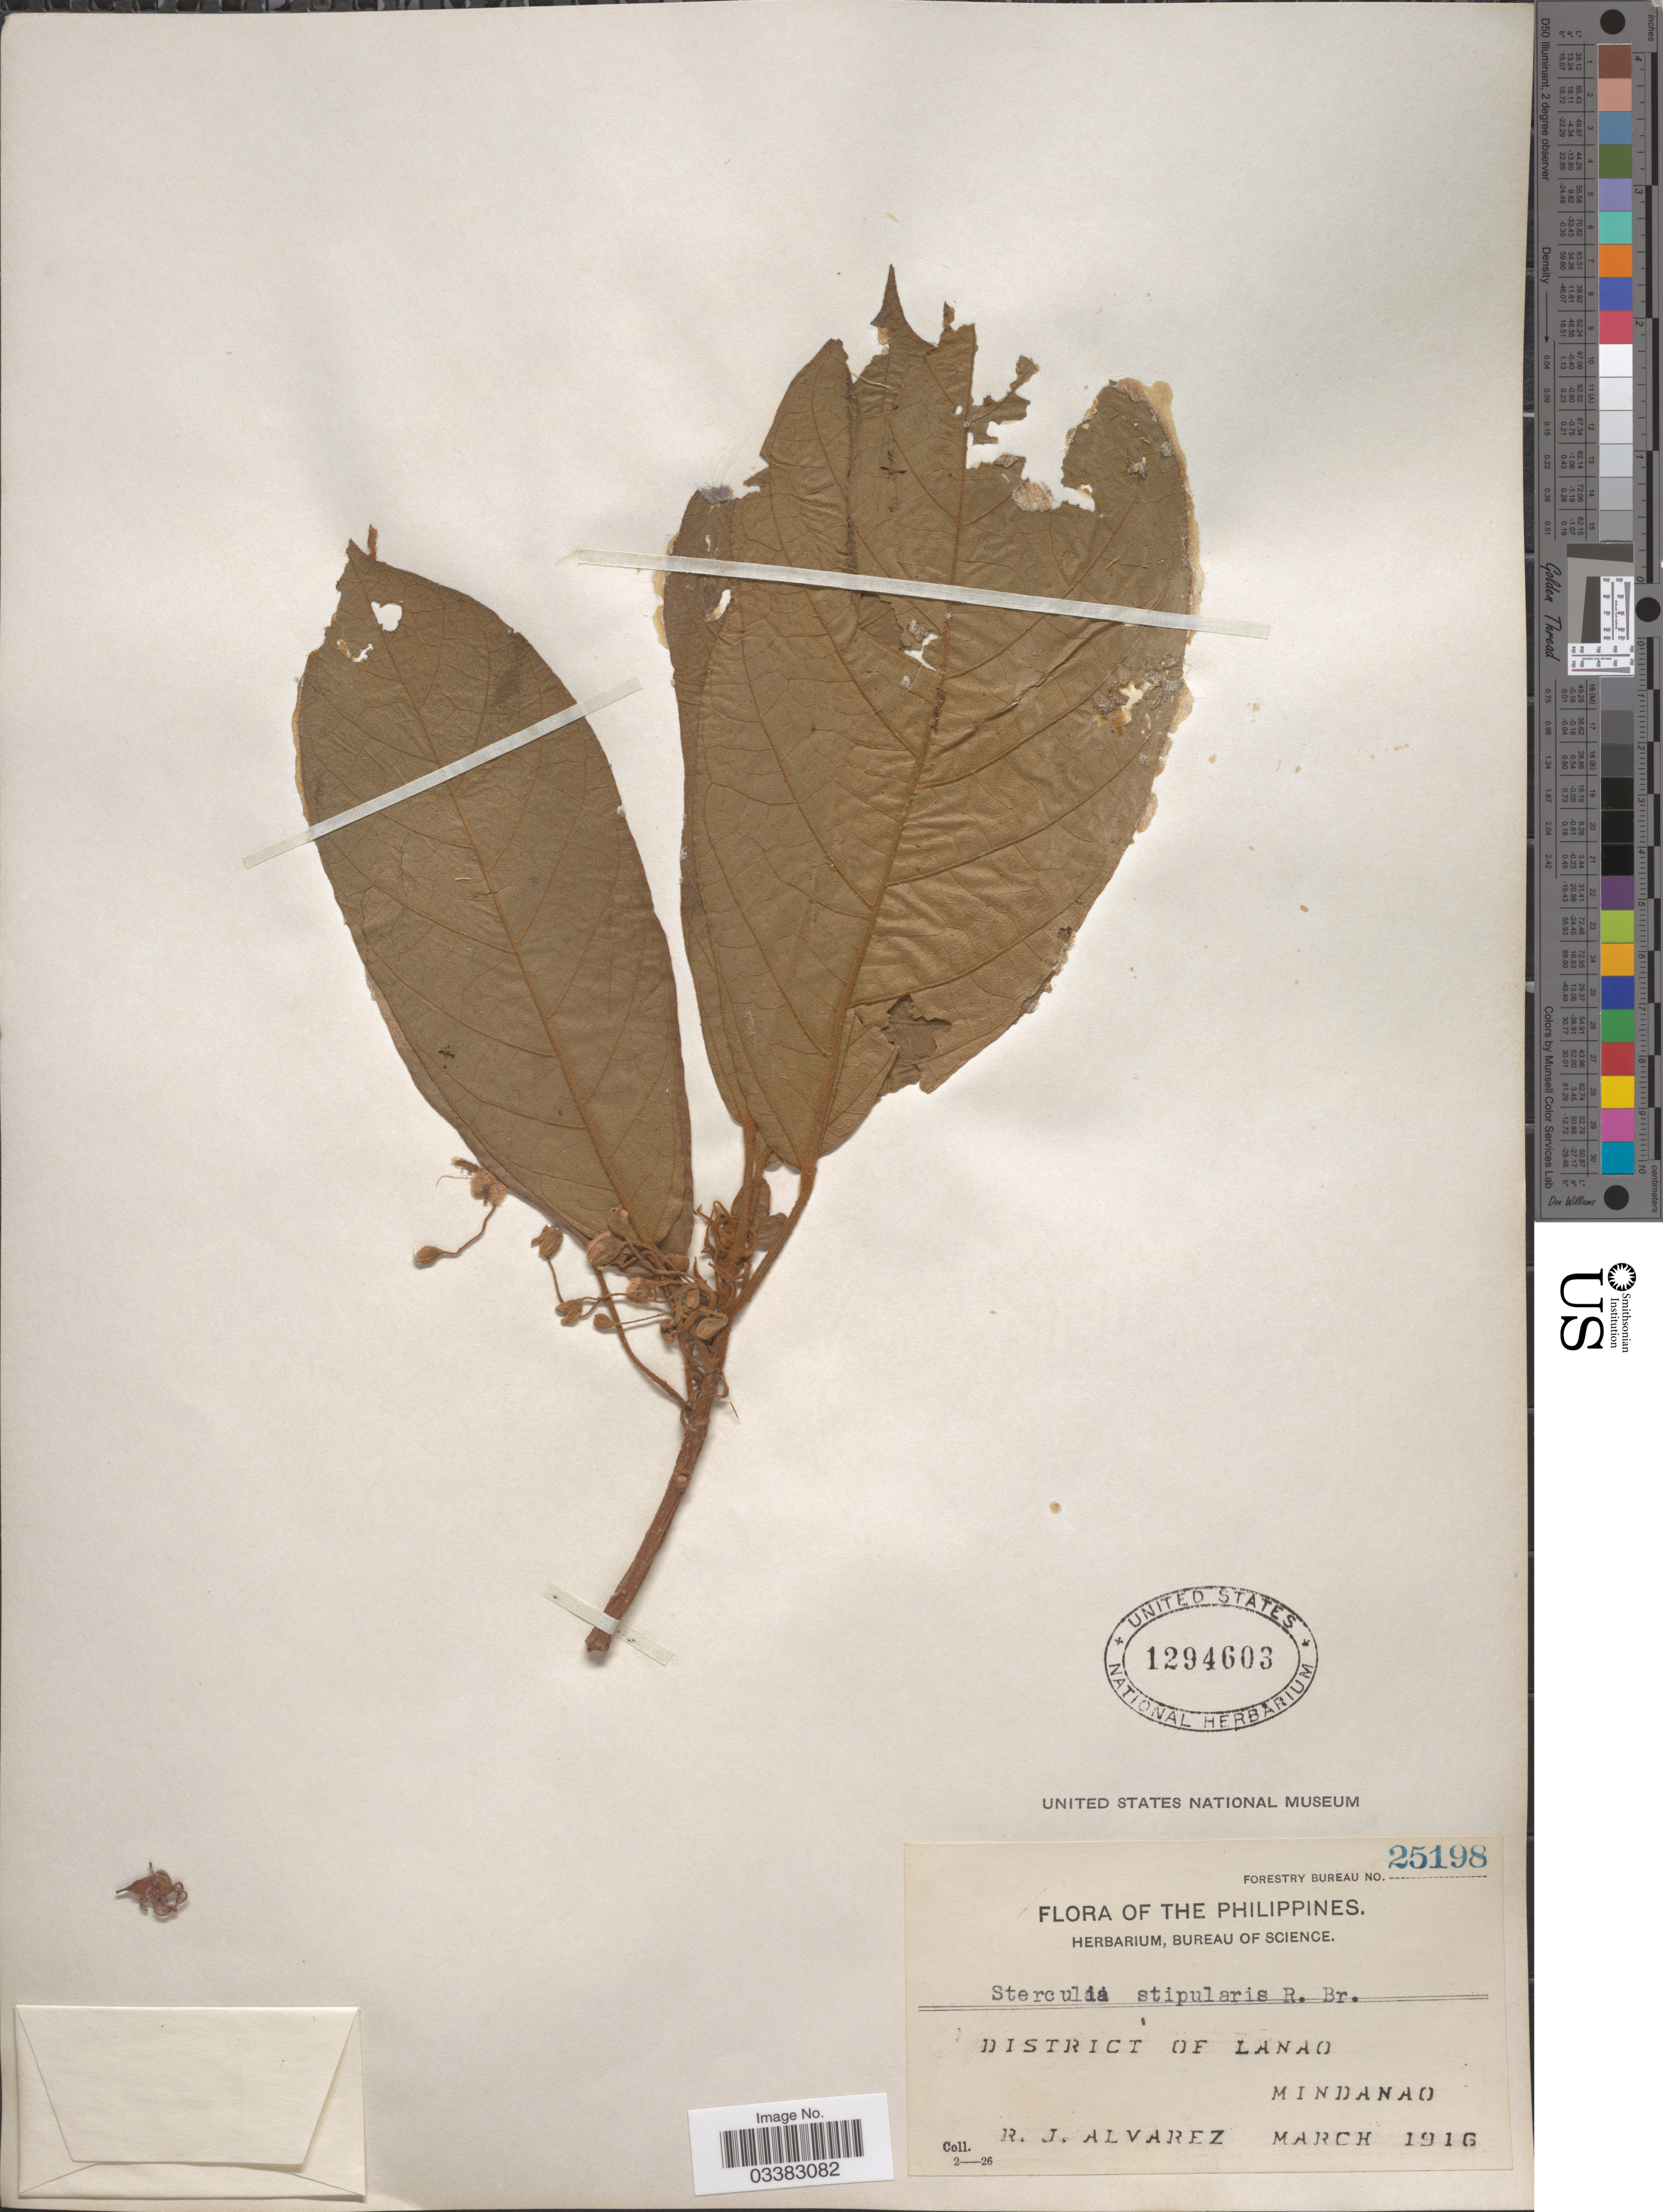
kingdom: Plantae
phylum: Tracheophyta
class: Magnoliopsida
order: Malvales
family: Malvaceae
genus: Sterculia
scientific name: Sterculia stipularis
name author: R. Br.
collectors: R. Alvarez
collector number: Forestry Bureau 25198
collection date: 1916-03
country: Philippines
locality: District of Lanao, Mindanao.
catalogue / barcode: US 1294603